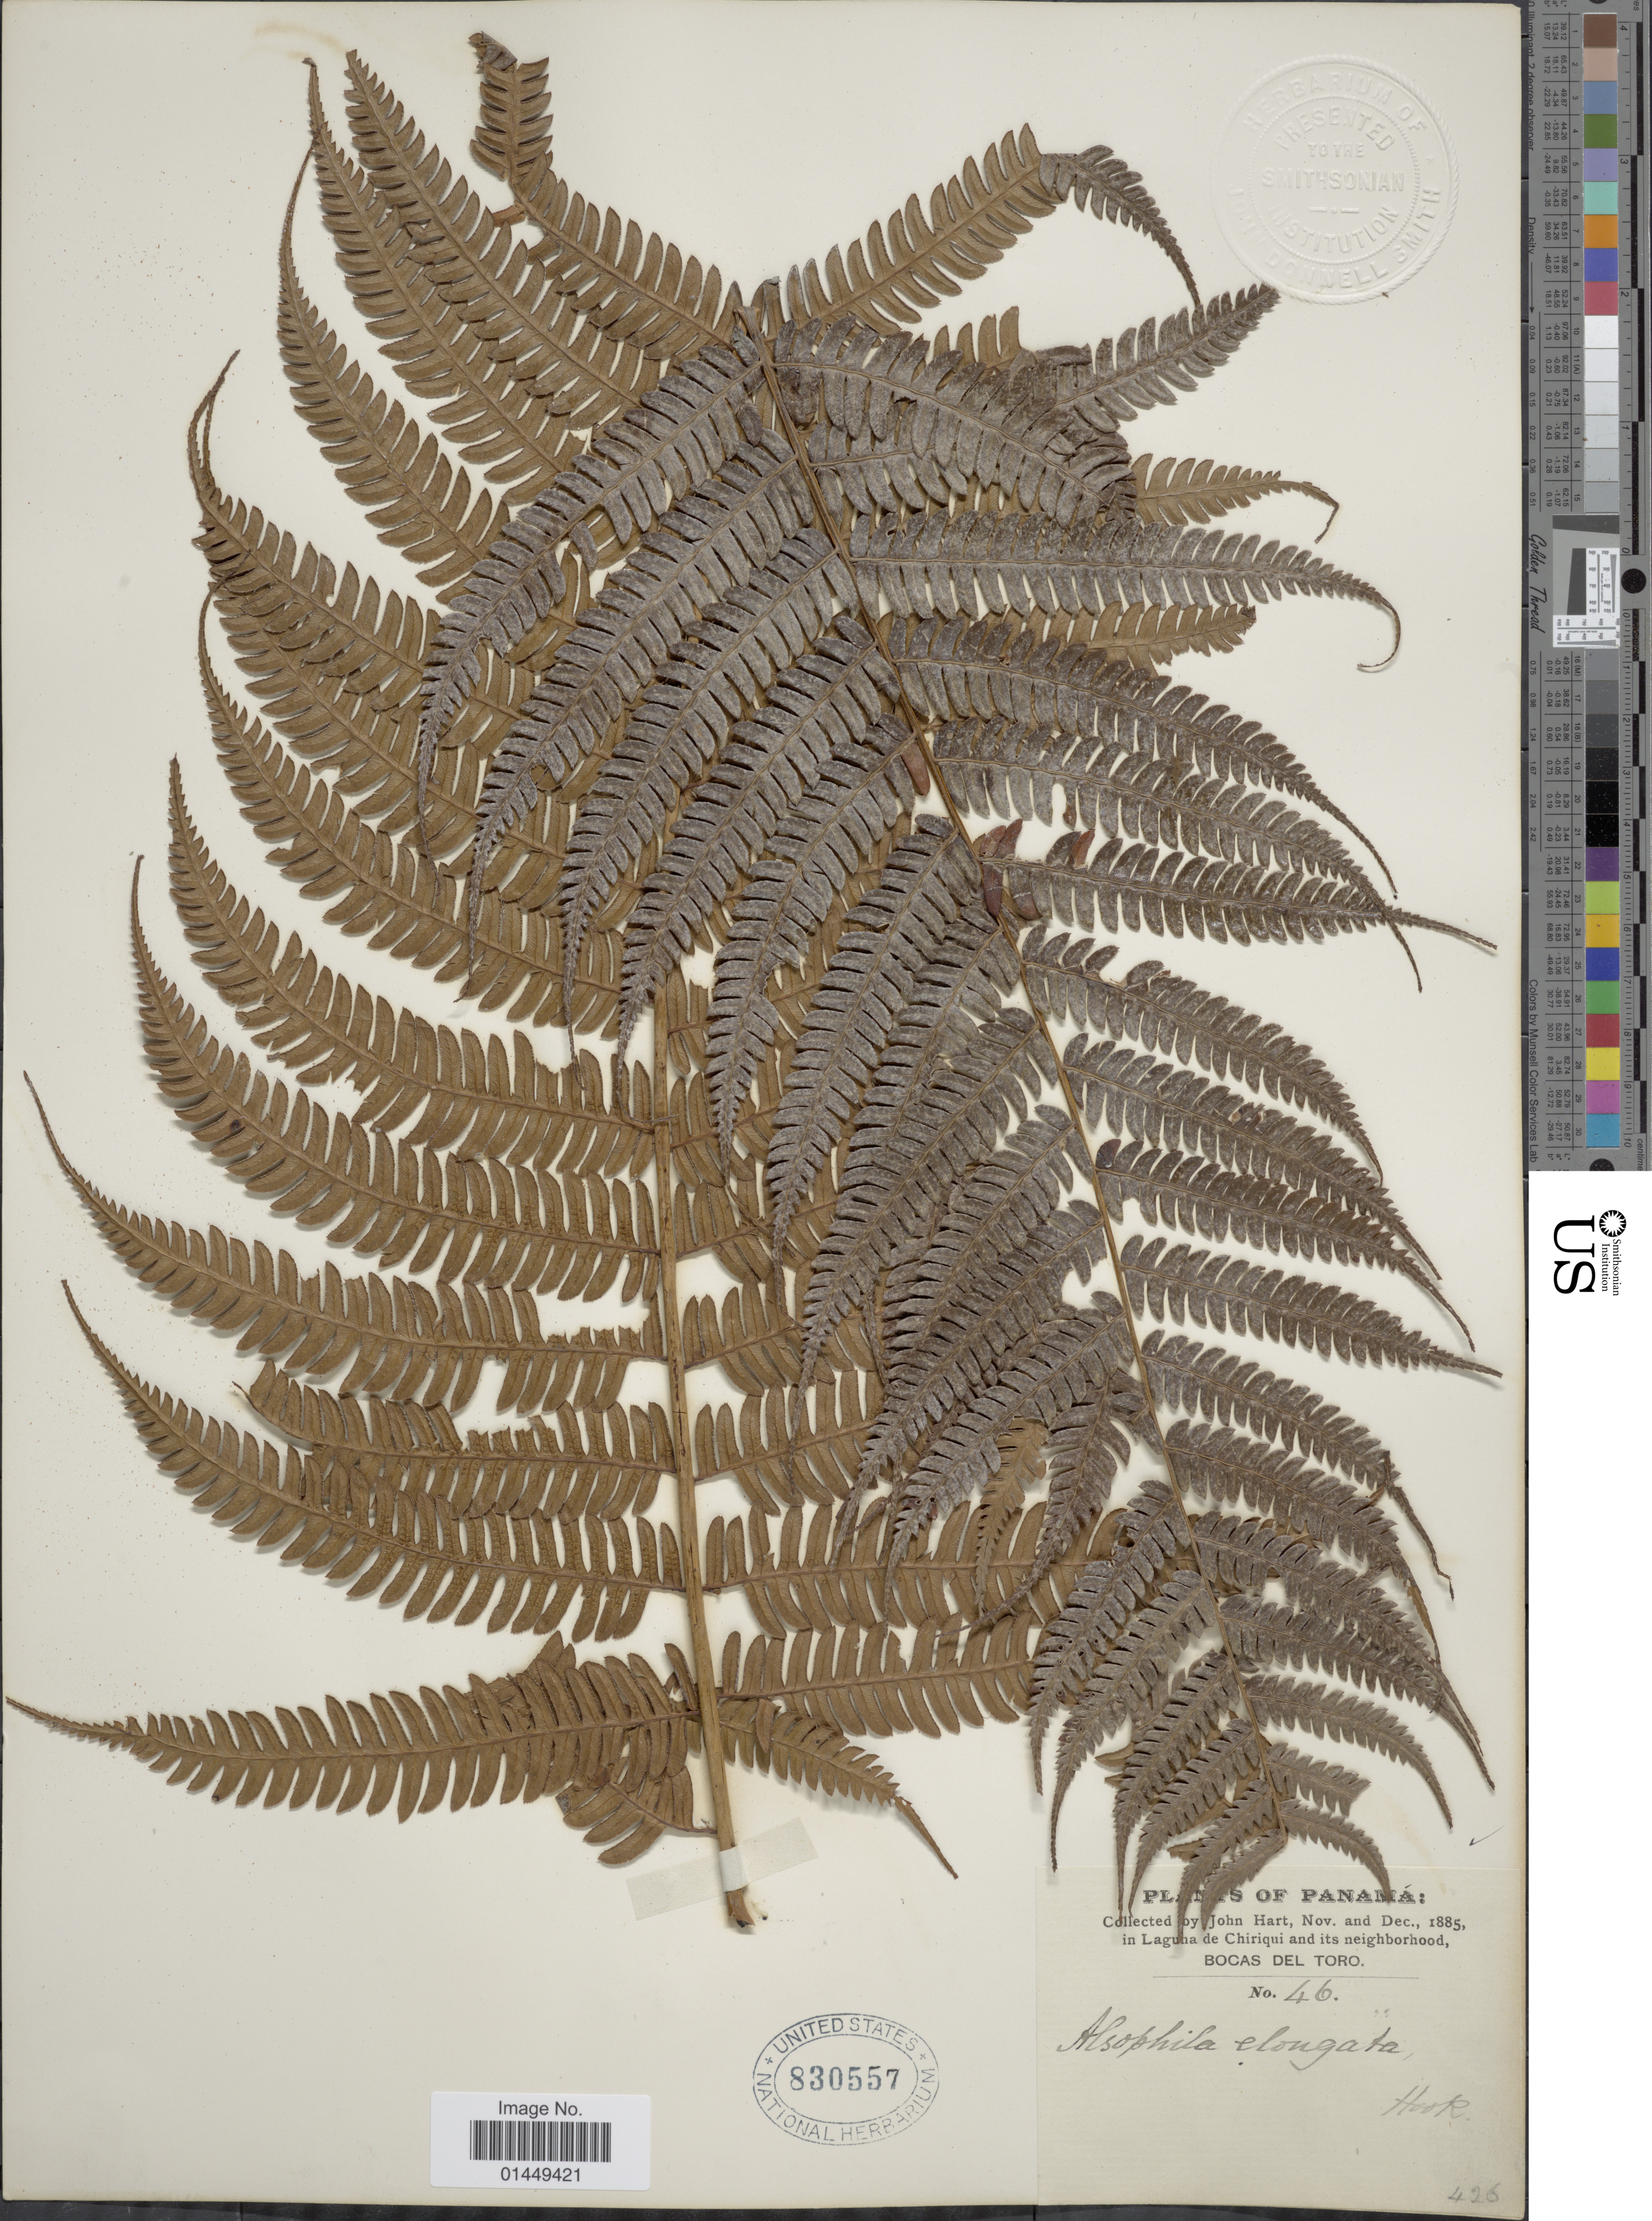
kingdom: Plantae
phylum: Tracheophyta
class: Polypodiopsida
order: Cyatheales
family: Cyatheaceae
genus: Cyathea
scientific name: Cyathea poeppigii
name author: (Hook.) Domin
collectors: J. H. Hart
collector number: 46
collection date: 1885-11/1885-12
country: Panama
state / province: Bocas del Toro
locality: In Laguna de Chiriqui and its neighborhood, Bocas del Toro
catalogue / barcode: US 830557